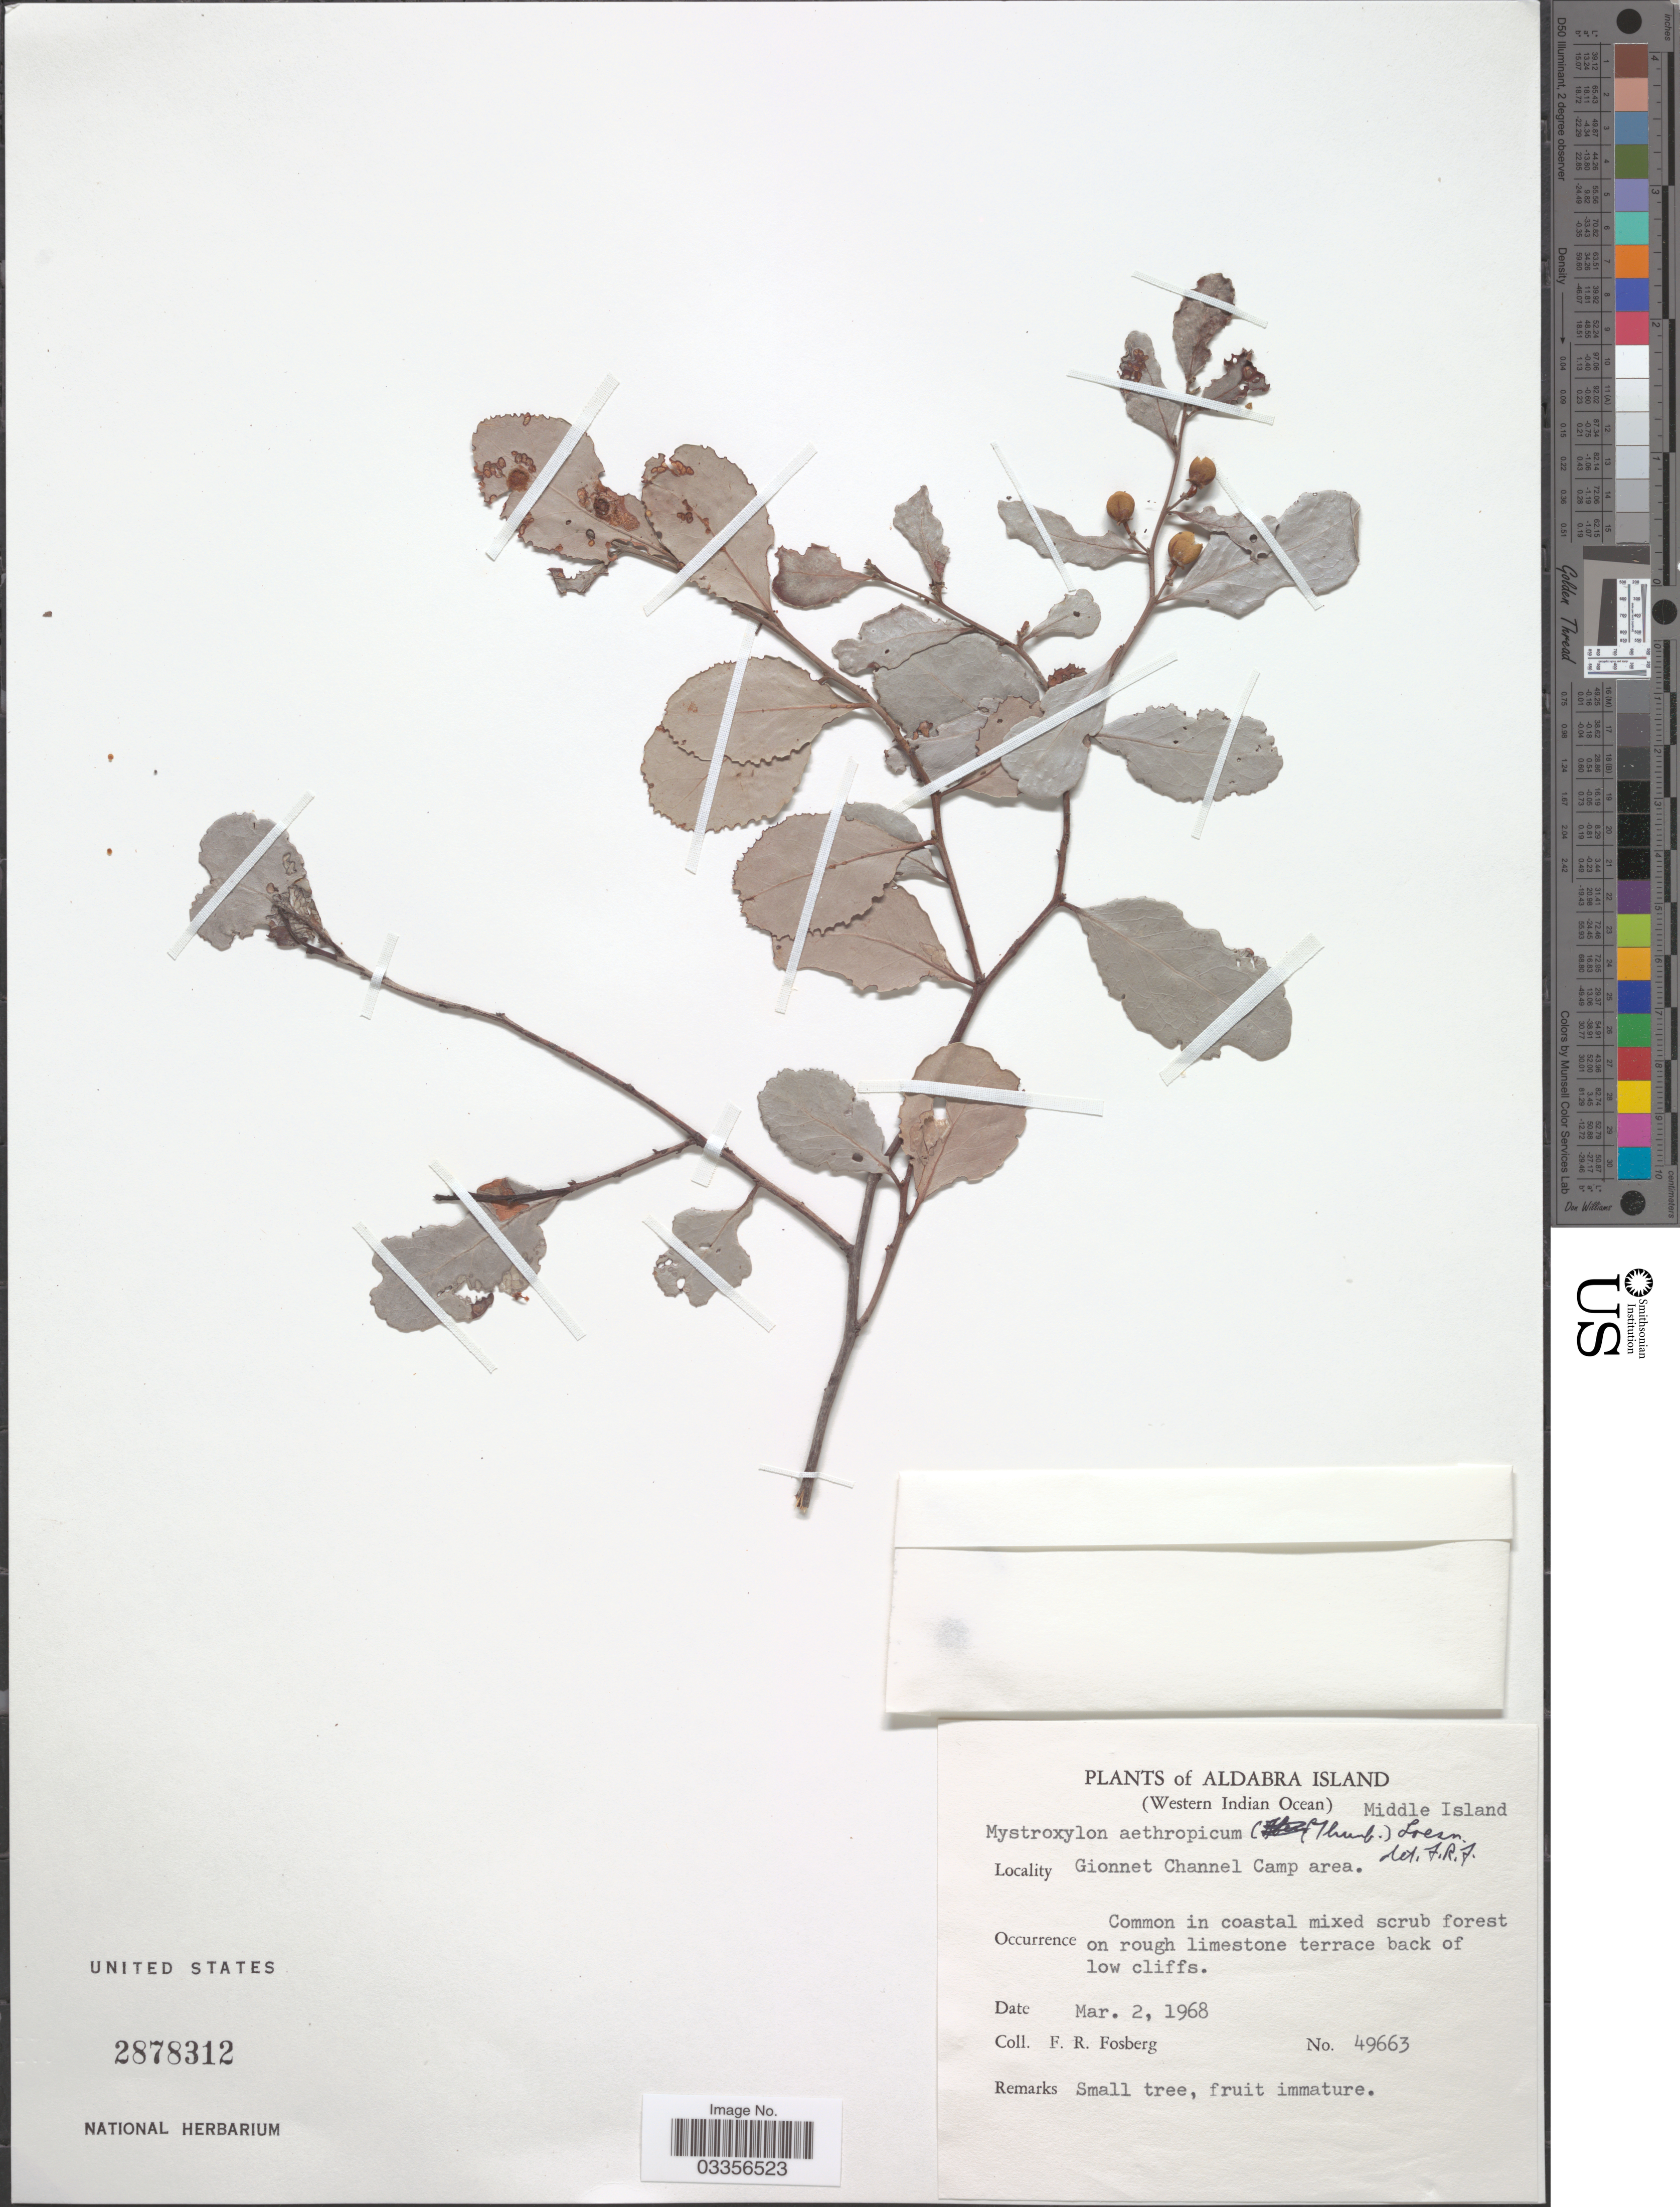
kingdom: Plantae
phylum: Tracheophyta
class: Magnoliopsida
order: Celastrales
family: Celastraceae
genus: Mystroxylon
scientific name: Mystroxylon aethiopicum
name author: (Thunb.) Loes.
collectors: F. R. Fosberg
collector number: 49663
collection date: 1968-03-02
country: Seychelles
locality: Aldabra Island (Western Indian Ocean), Middle Island, Gionnet Channel Camp area.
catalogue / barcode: US 2878312